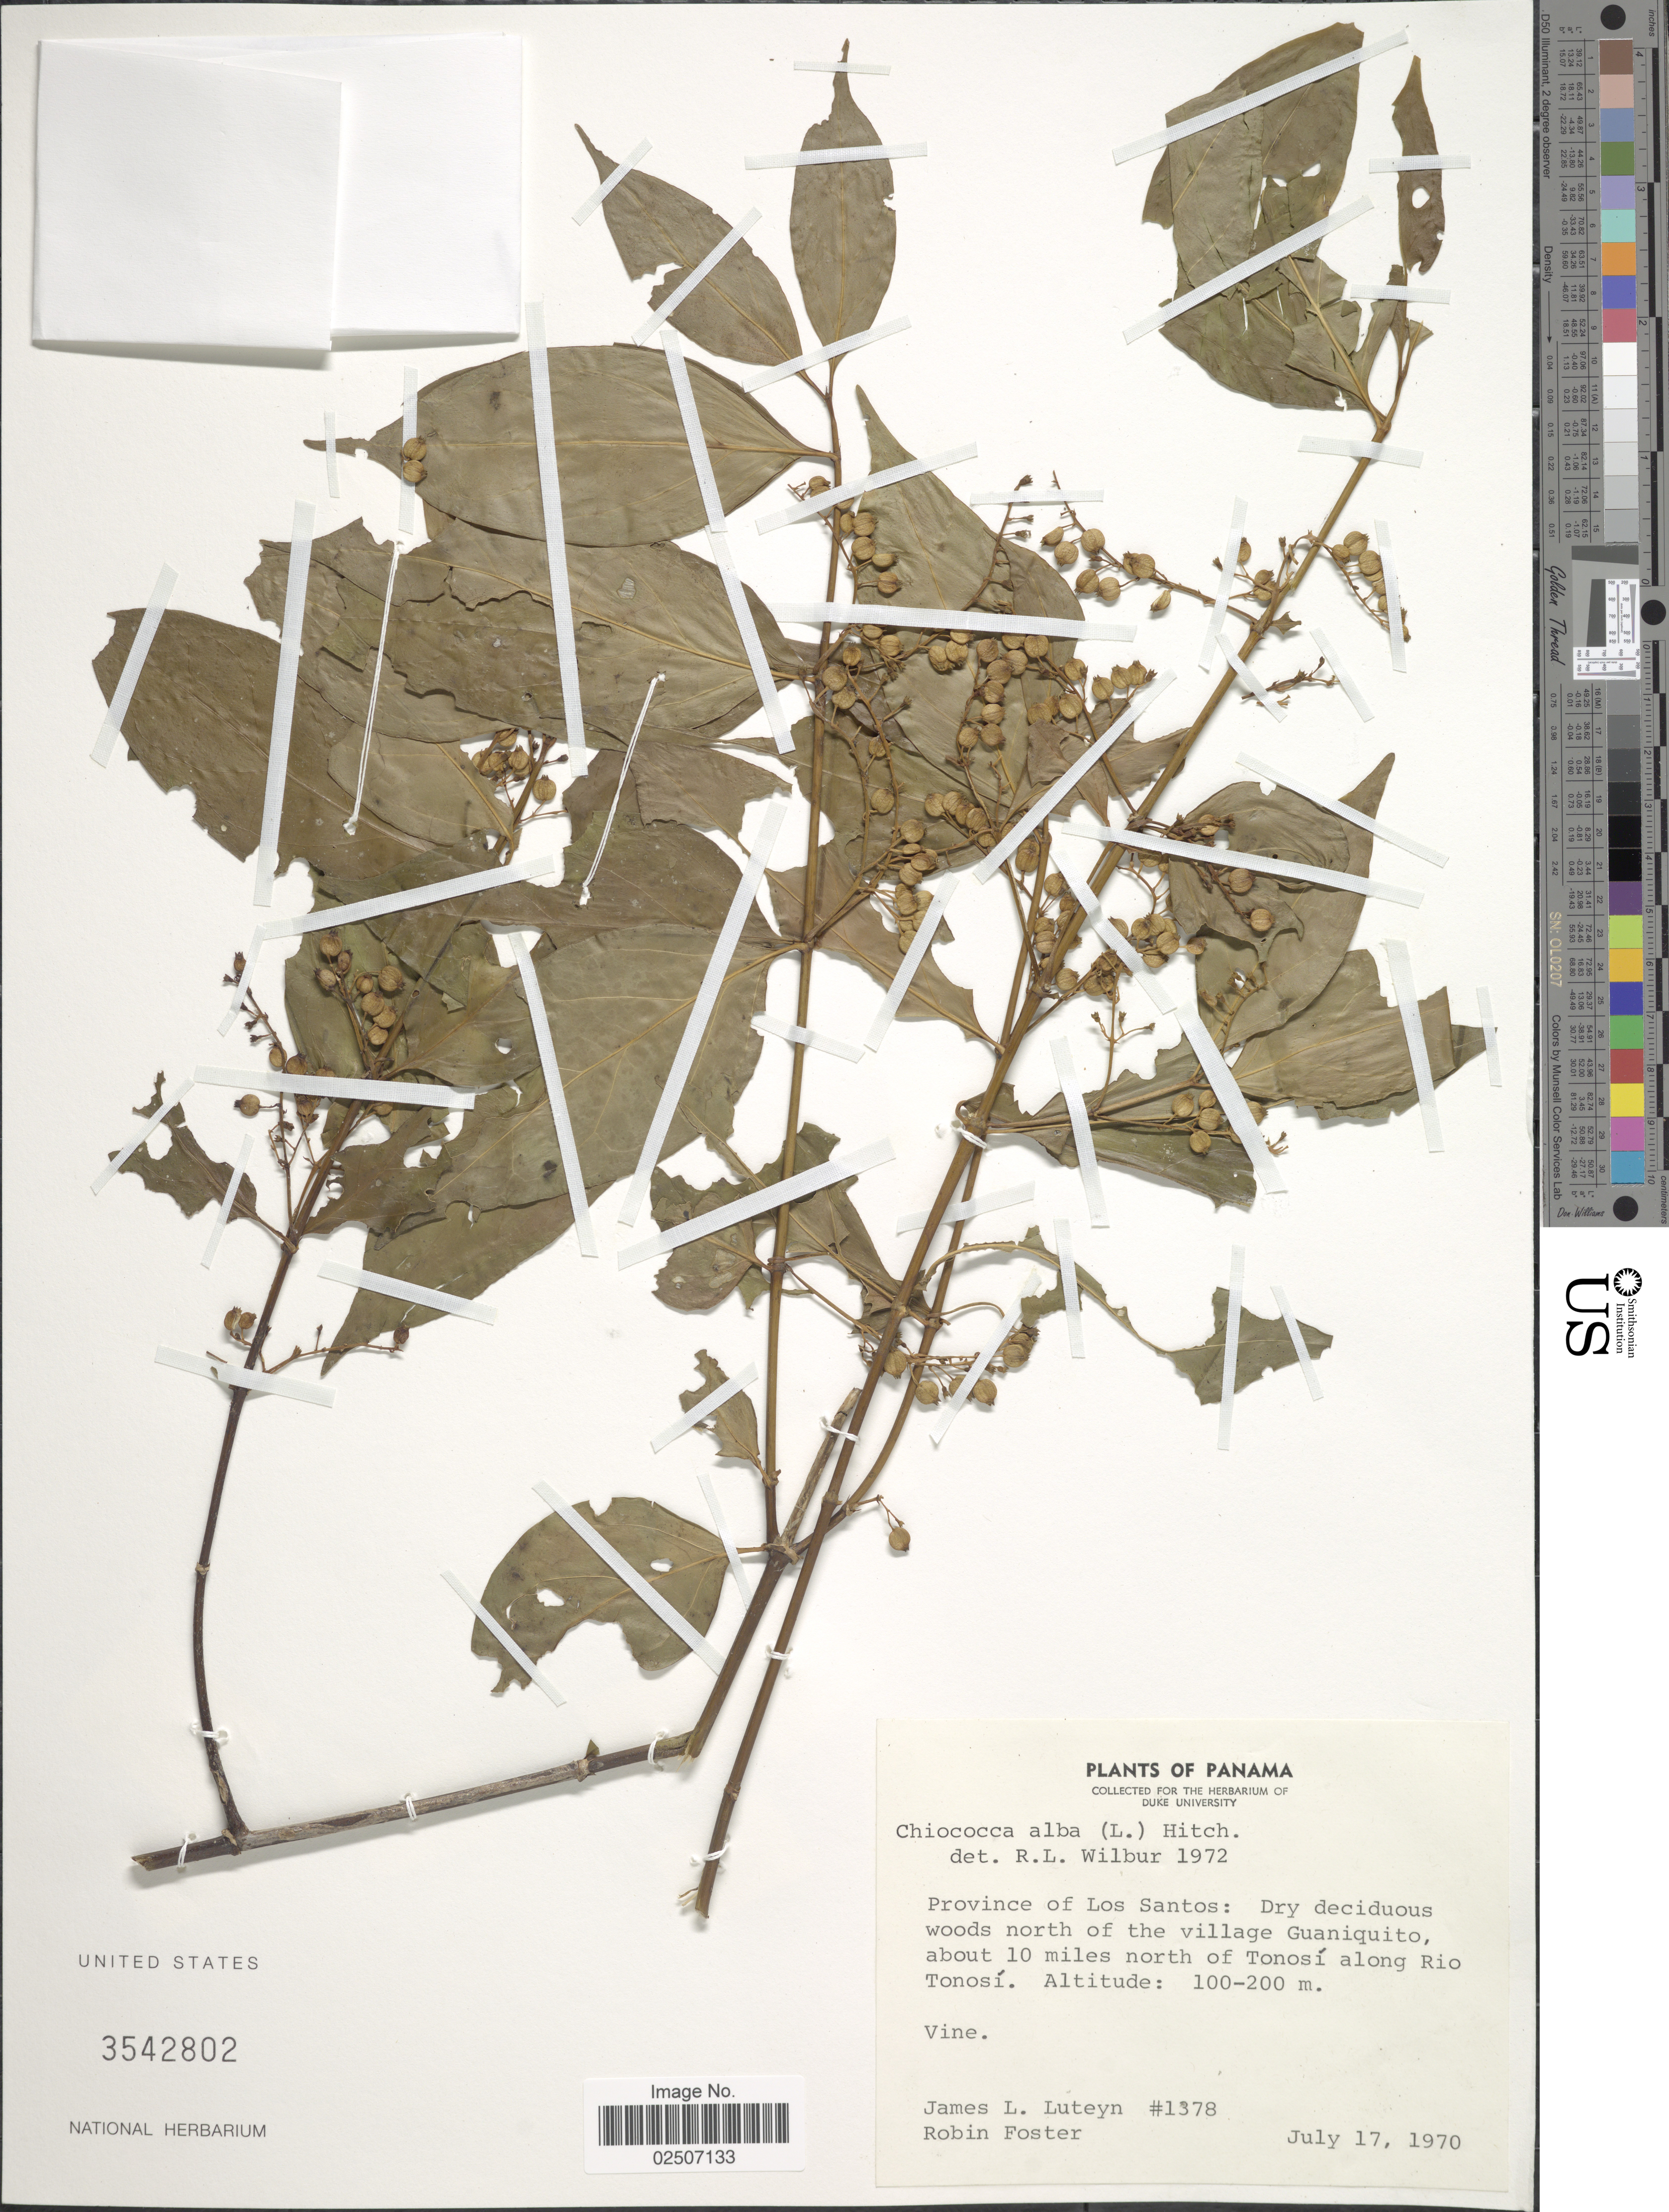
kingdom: Plantae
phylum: Tracheophyta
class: Magnoliopsida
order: Gentianales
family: Rubiaceae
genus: Chiococca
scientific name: Chiococca alba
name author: (L.) Hitchc.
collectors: J. L. Luteyn & R. B. Foster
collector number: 1378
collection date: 1970-07-17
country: Panama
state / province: Los Santos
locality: Province of Los Santos: Dry deciduous woods north of the village Guaniquito, about 10 miles north of Tonosi along Rio Tonosi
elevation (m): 100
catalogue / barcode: US 3542802